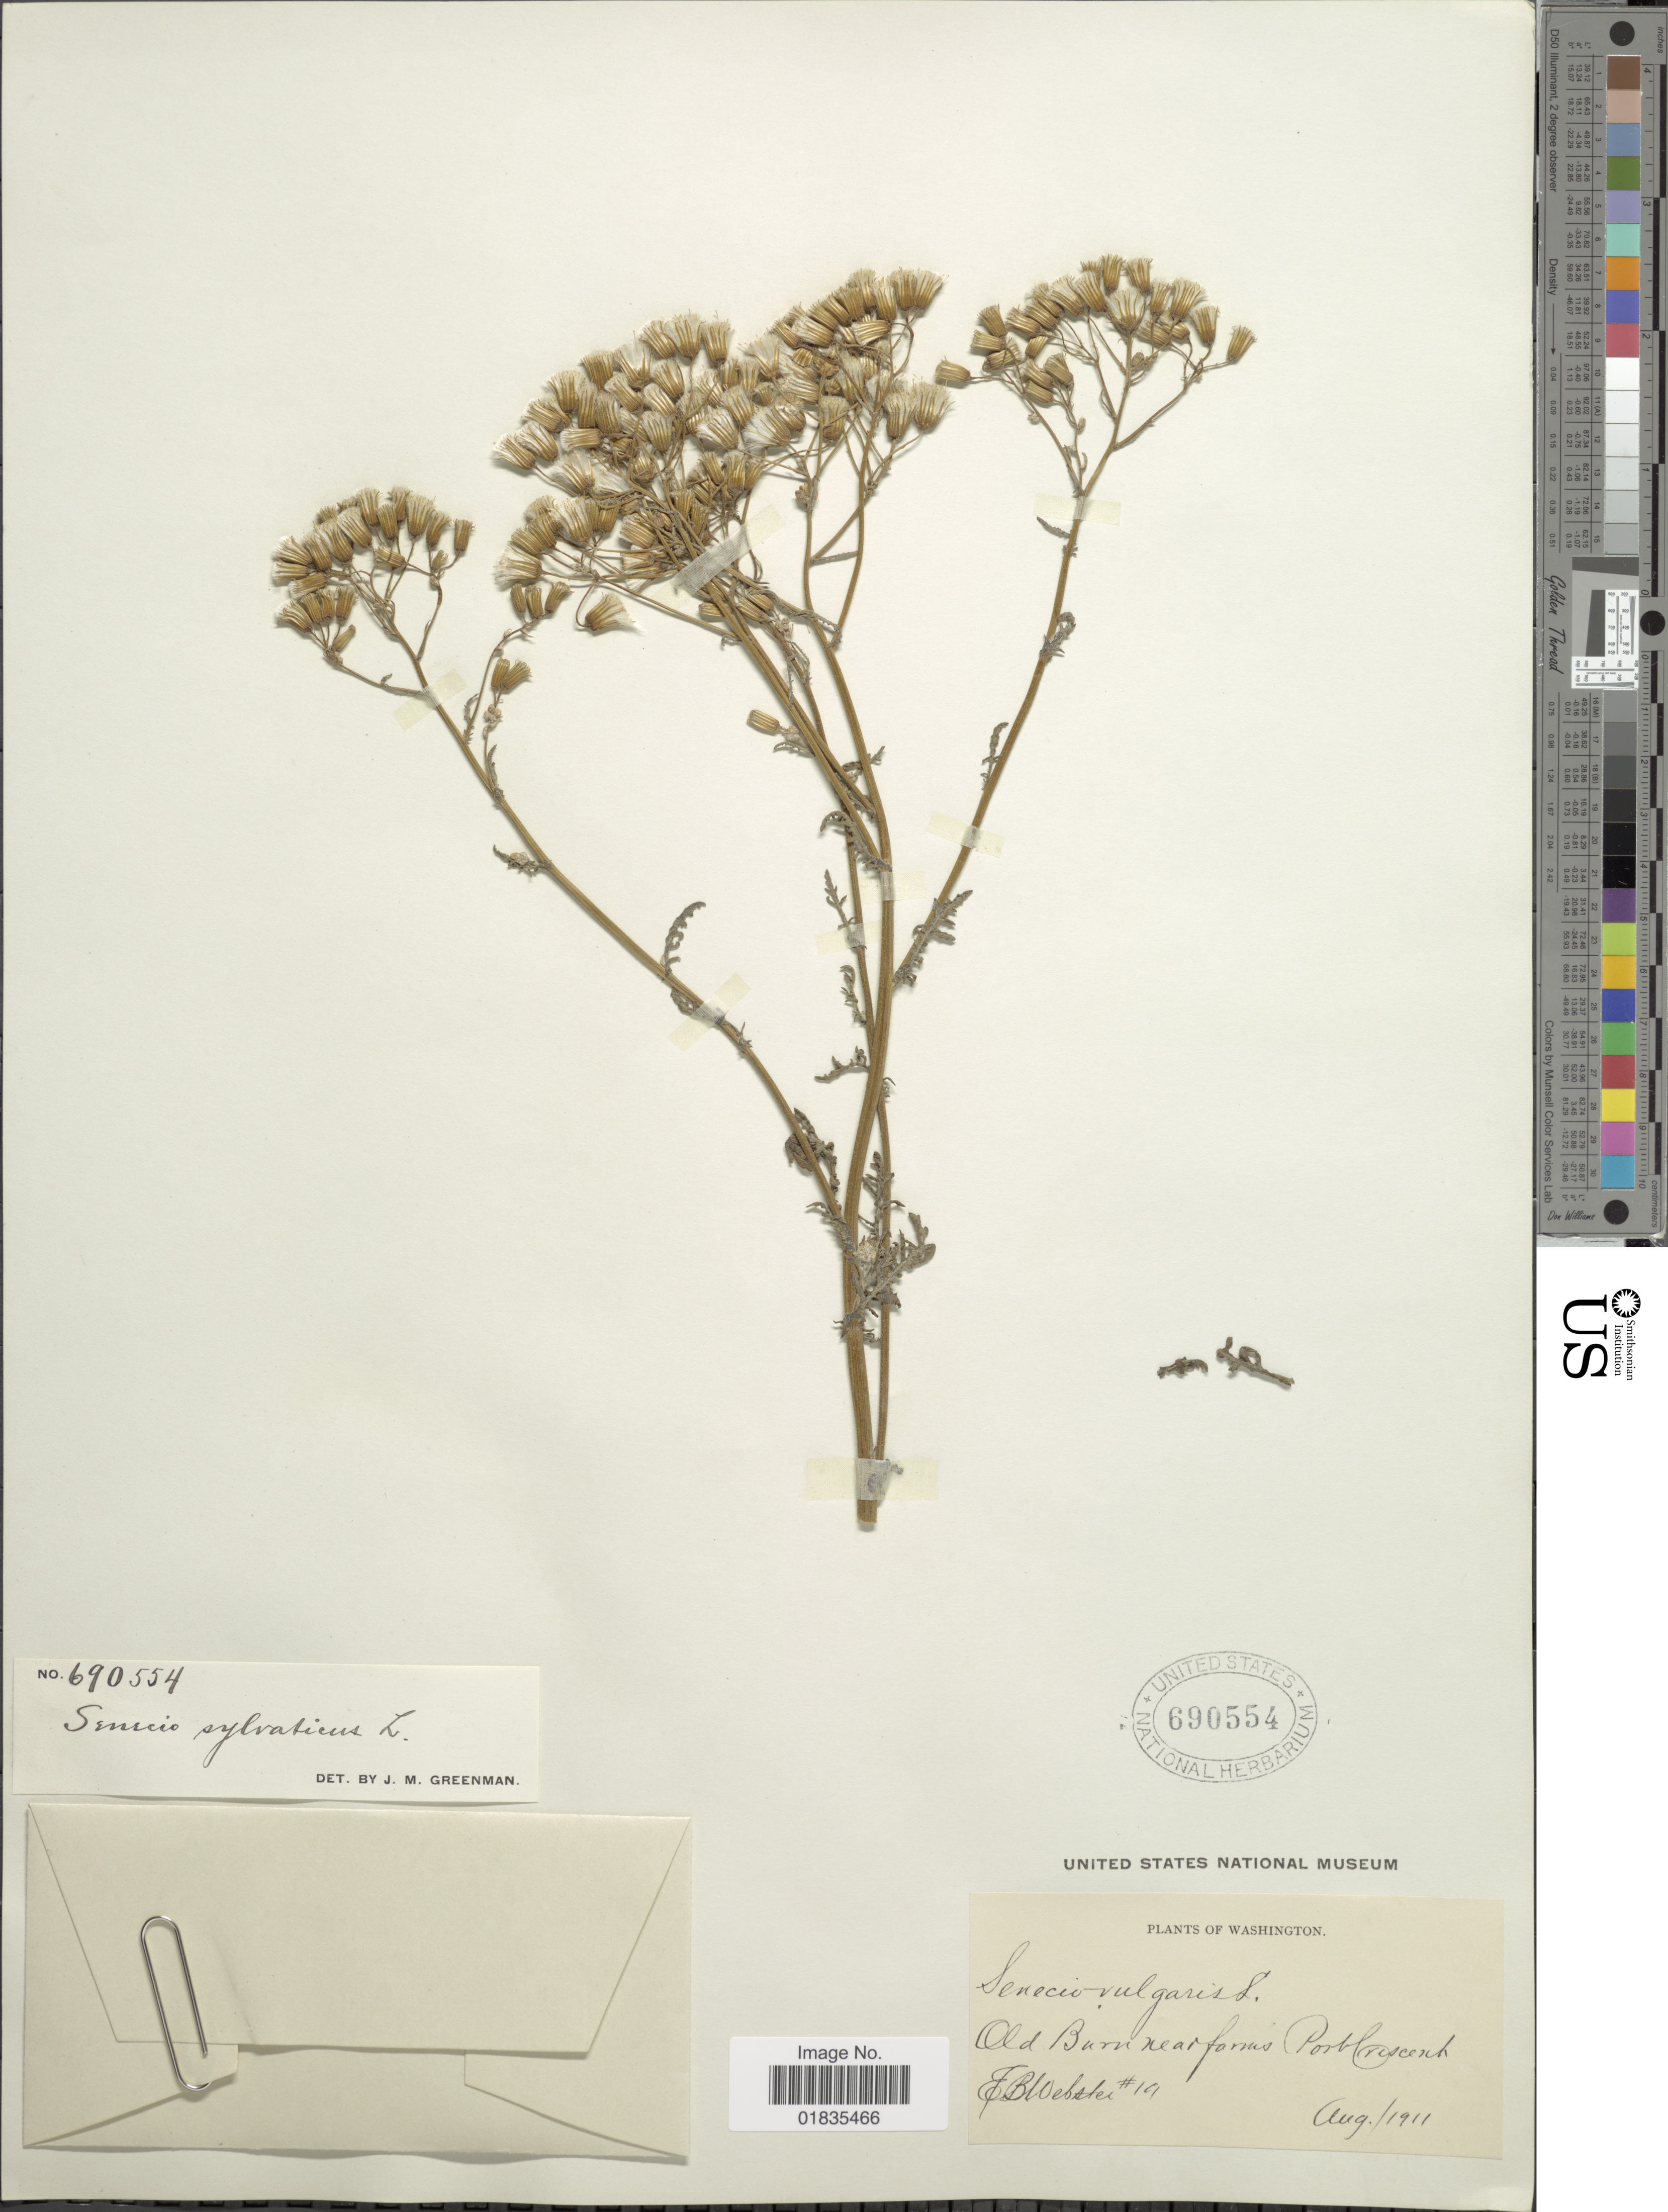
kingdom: Plantae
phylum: Tracheophyta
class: Magnoliopsida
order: Asterales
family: Asteraceae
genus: Senecio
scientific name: Senecio sylvaticus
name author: L.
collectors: E. B. Webster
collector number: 19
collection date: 1911-08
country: United States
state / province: Washington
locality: Old Burn near farms Port Crescent.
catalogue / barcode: US 690554